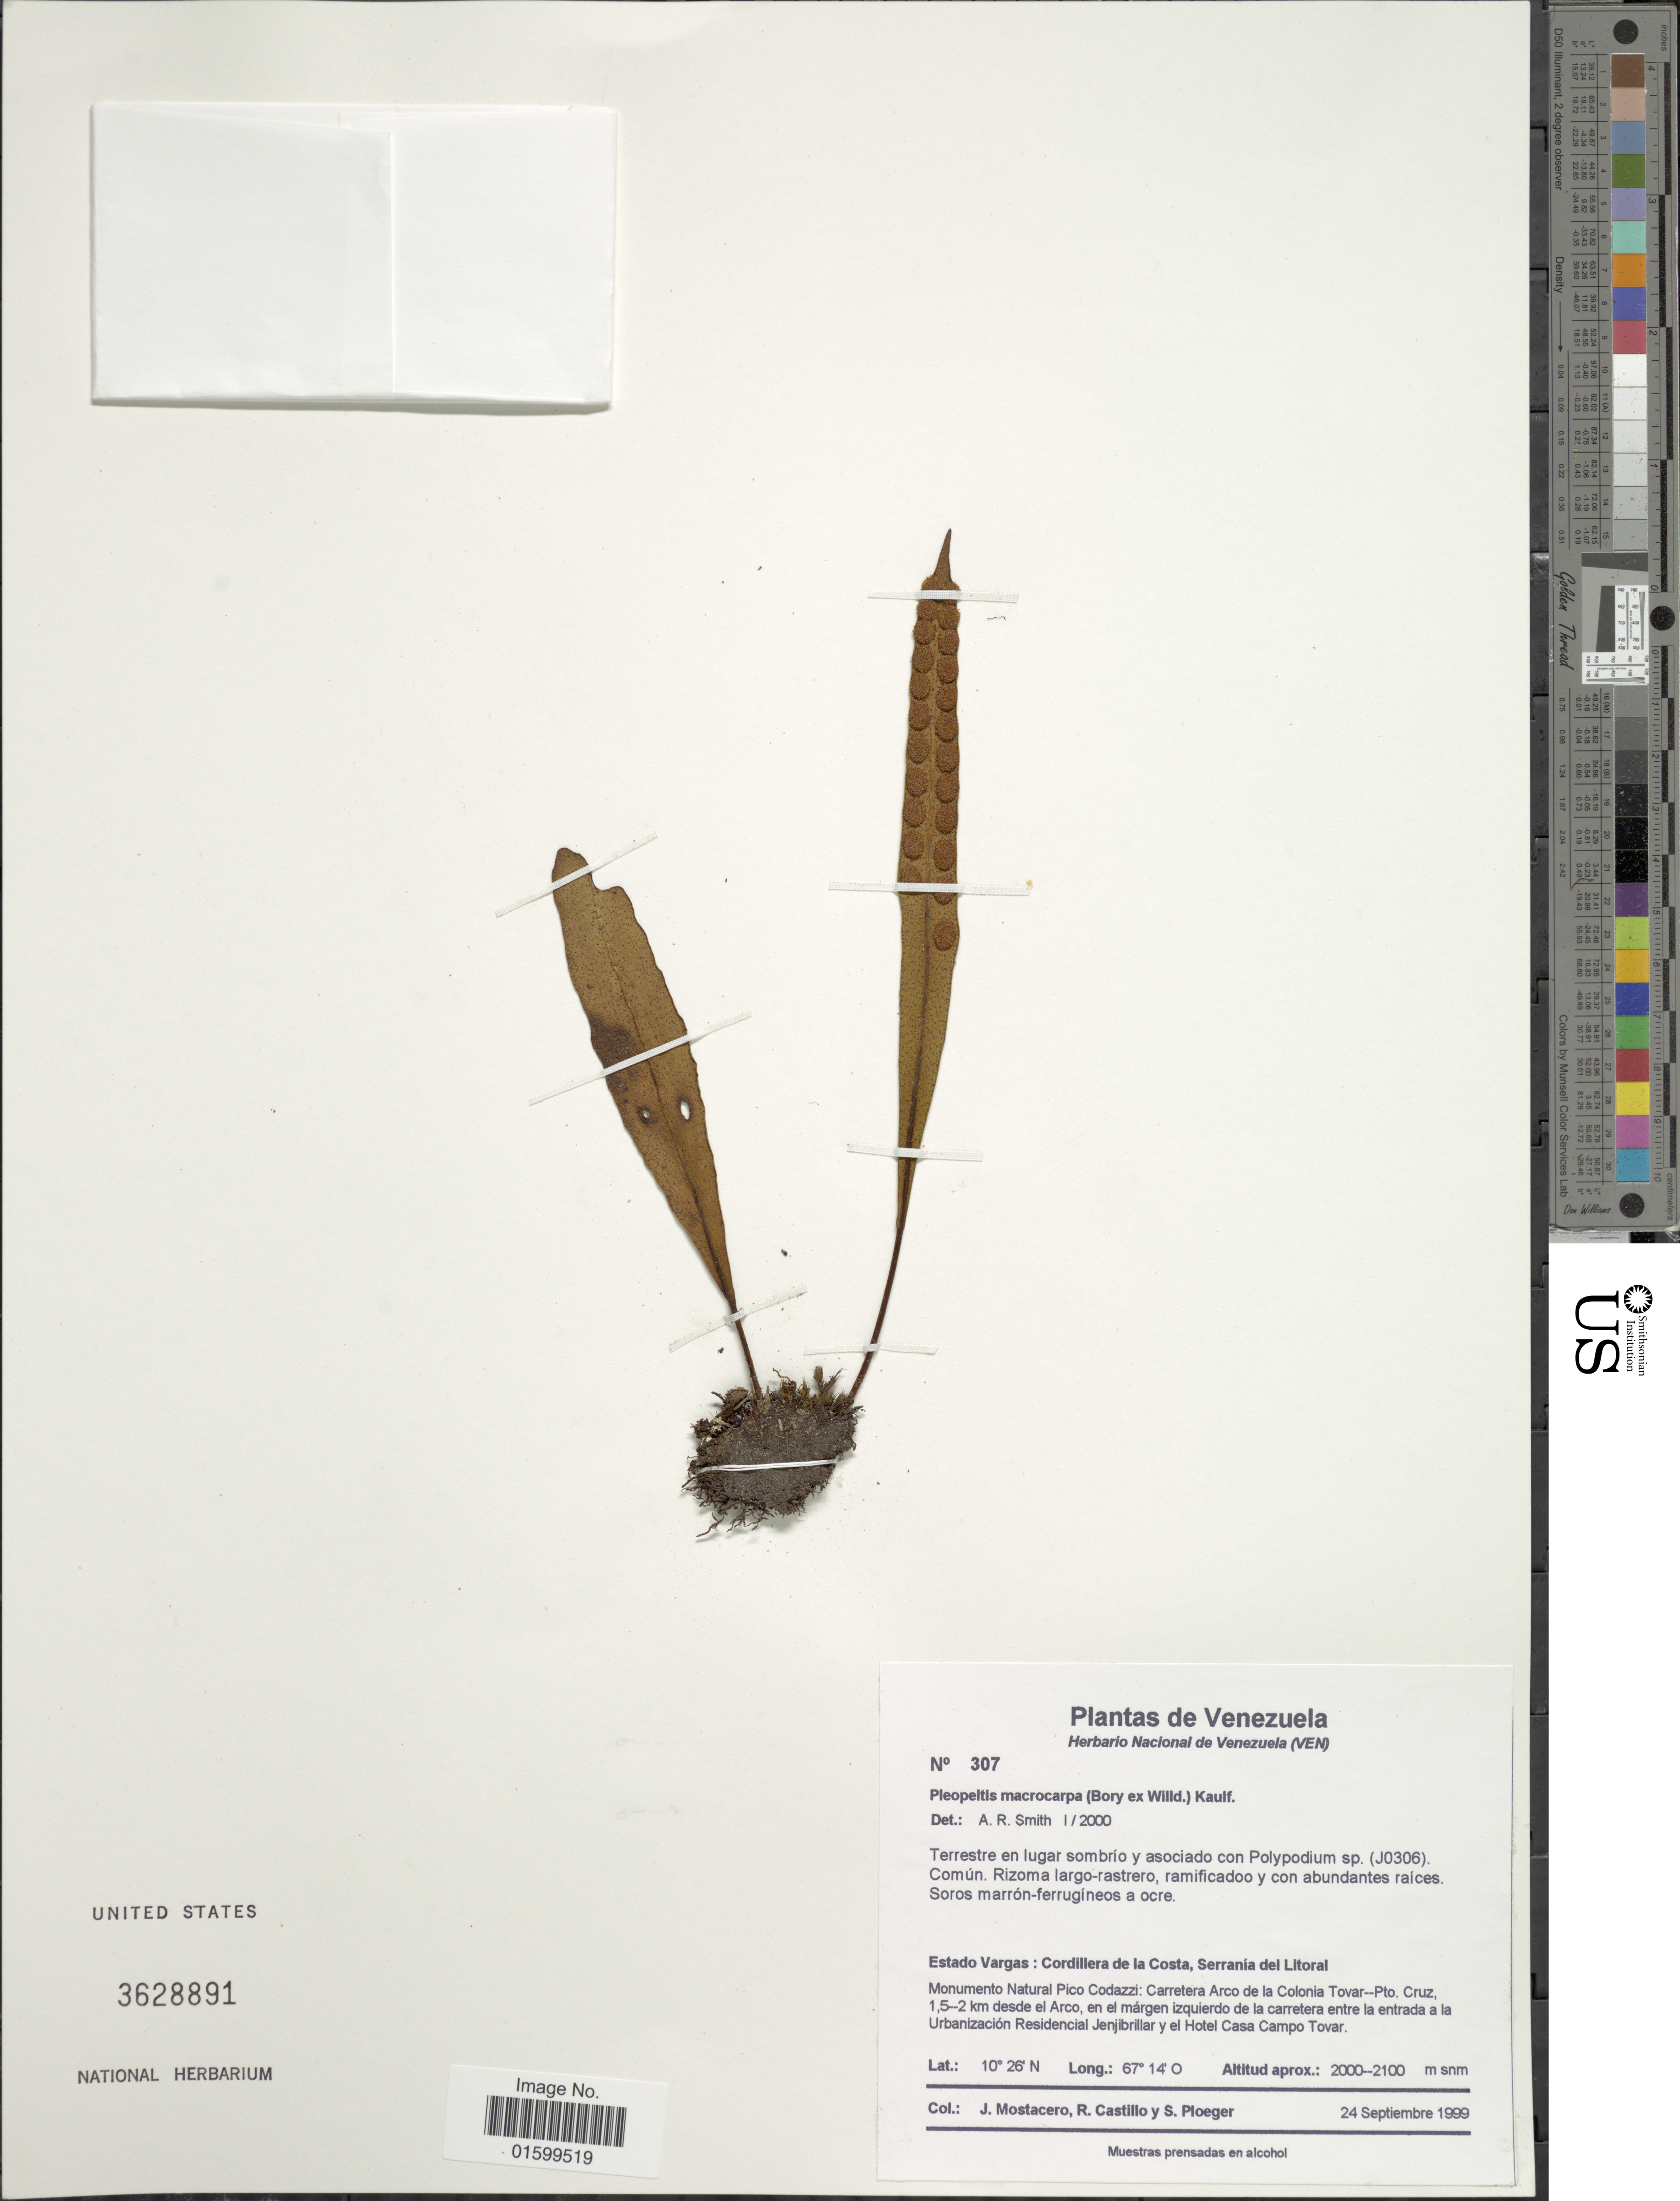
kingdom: Plantae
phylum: Tracheophyta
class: Polypodiopsida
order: Polypodiales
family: Polypodiaceae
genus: Pleopeltis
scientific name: Pleopeltis macrocarpa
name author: (Bory ex Willd.) Kaulf.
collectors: J. Mostacero, R. Castillo & S. Ploeger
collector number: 307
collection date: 1999-09-24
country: Venezuela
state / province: Vargas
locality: Estado Vargas: Cordillera de la Costa, Serrania del Litoral, Monumento Natural Codazzi: Carretera Arco de la Colonia Tovar--Pto. Cruz, 1.5-2 km desde el Arco, en el margen izquierdo de la carretera entre la entrada a la Urbanizacion Residencial Jenjibrillar y el Hotel Casa Campo Tovar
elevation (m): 2000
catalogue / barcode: US 3628891